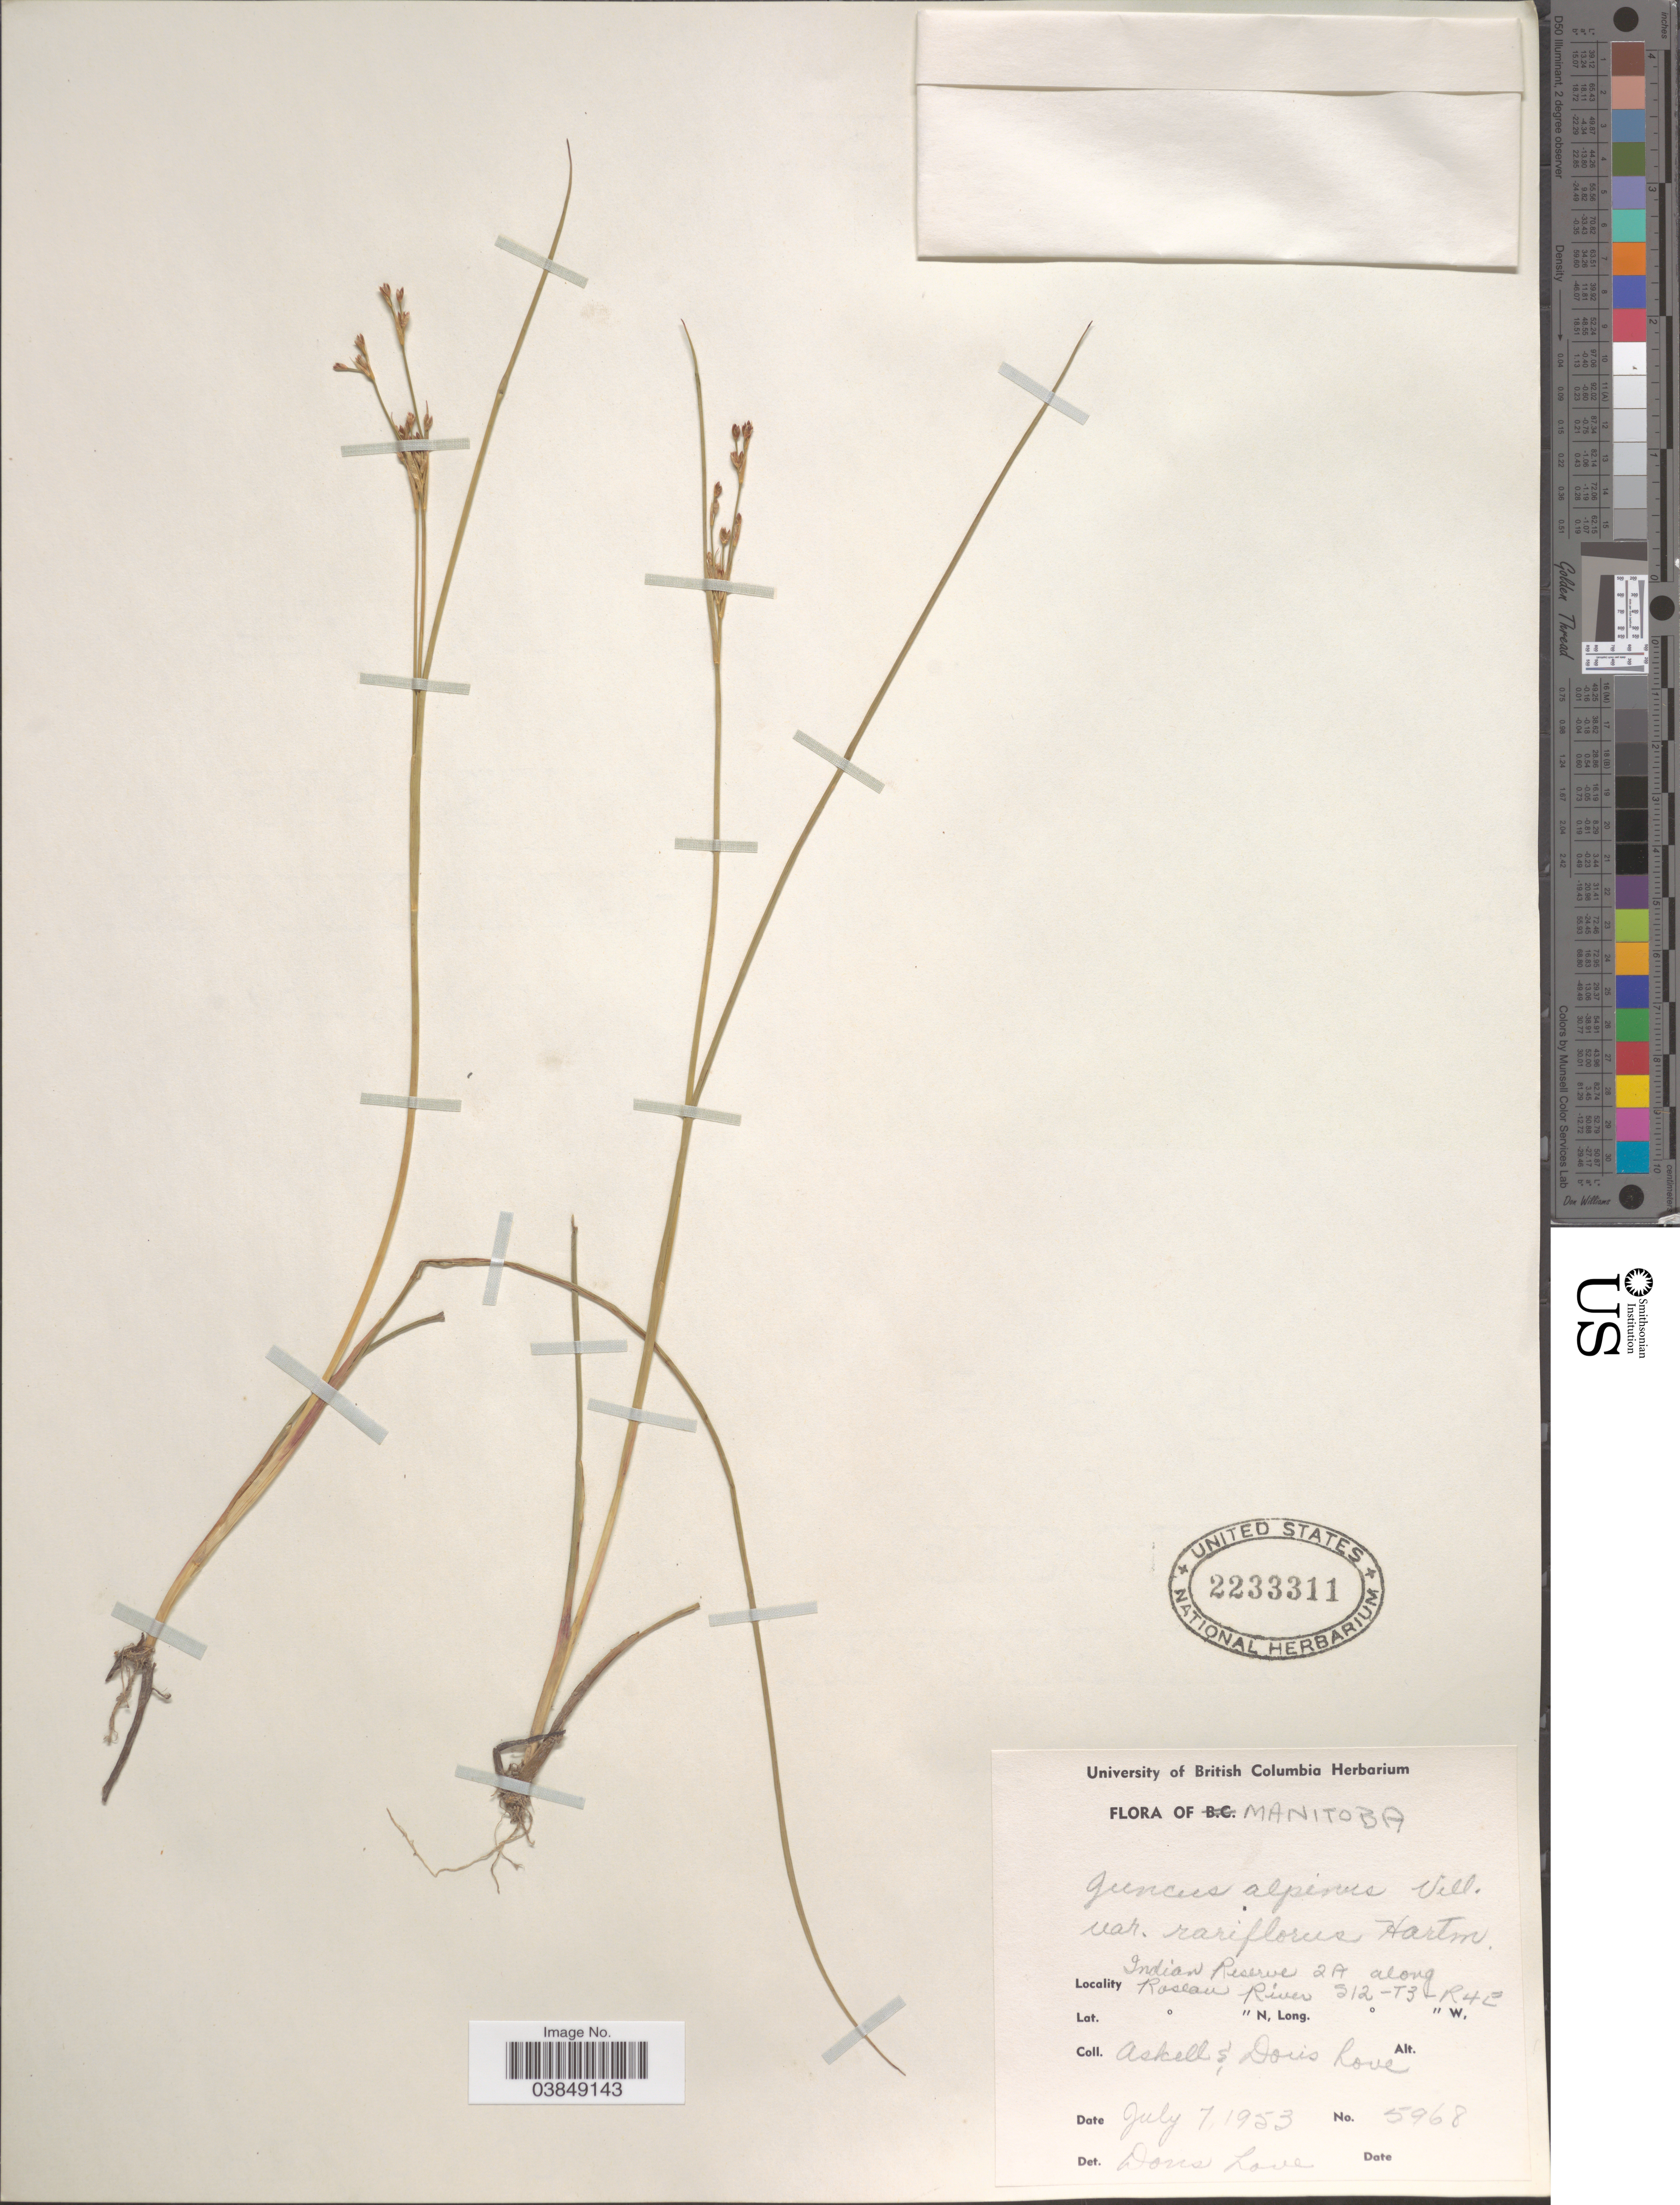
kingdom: Plantae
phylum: Tracheophyta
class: Liliopsida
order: Poales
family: Juncaceae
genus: Juncus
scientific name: Juncus alpinus var. rariflorus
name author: (Hartm.) Hartm.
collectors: Á. Löve & D. Löve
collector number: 5968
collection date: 1953-07-07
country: Canada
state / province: Manitoba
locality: Indian Reserve 2A along Roseau River. S12 - T3 - R4E.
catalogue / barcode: US 2233311